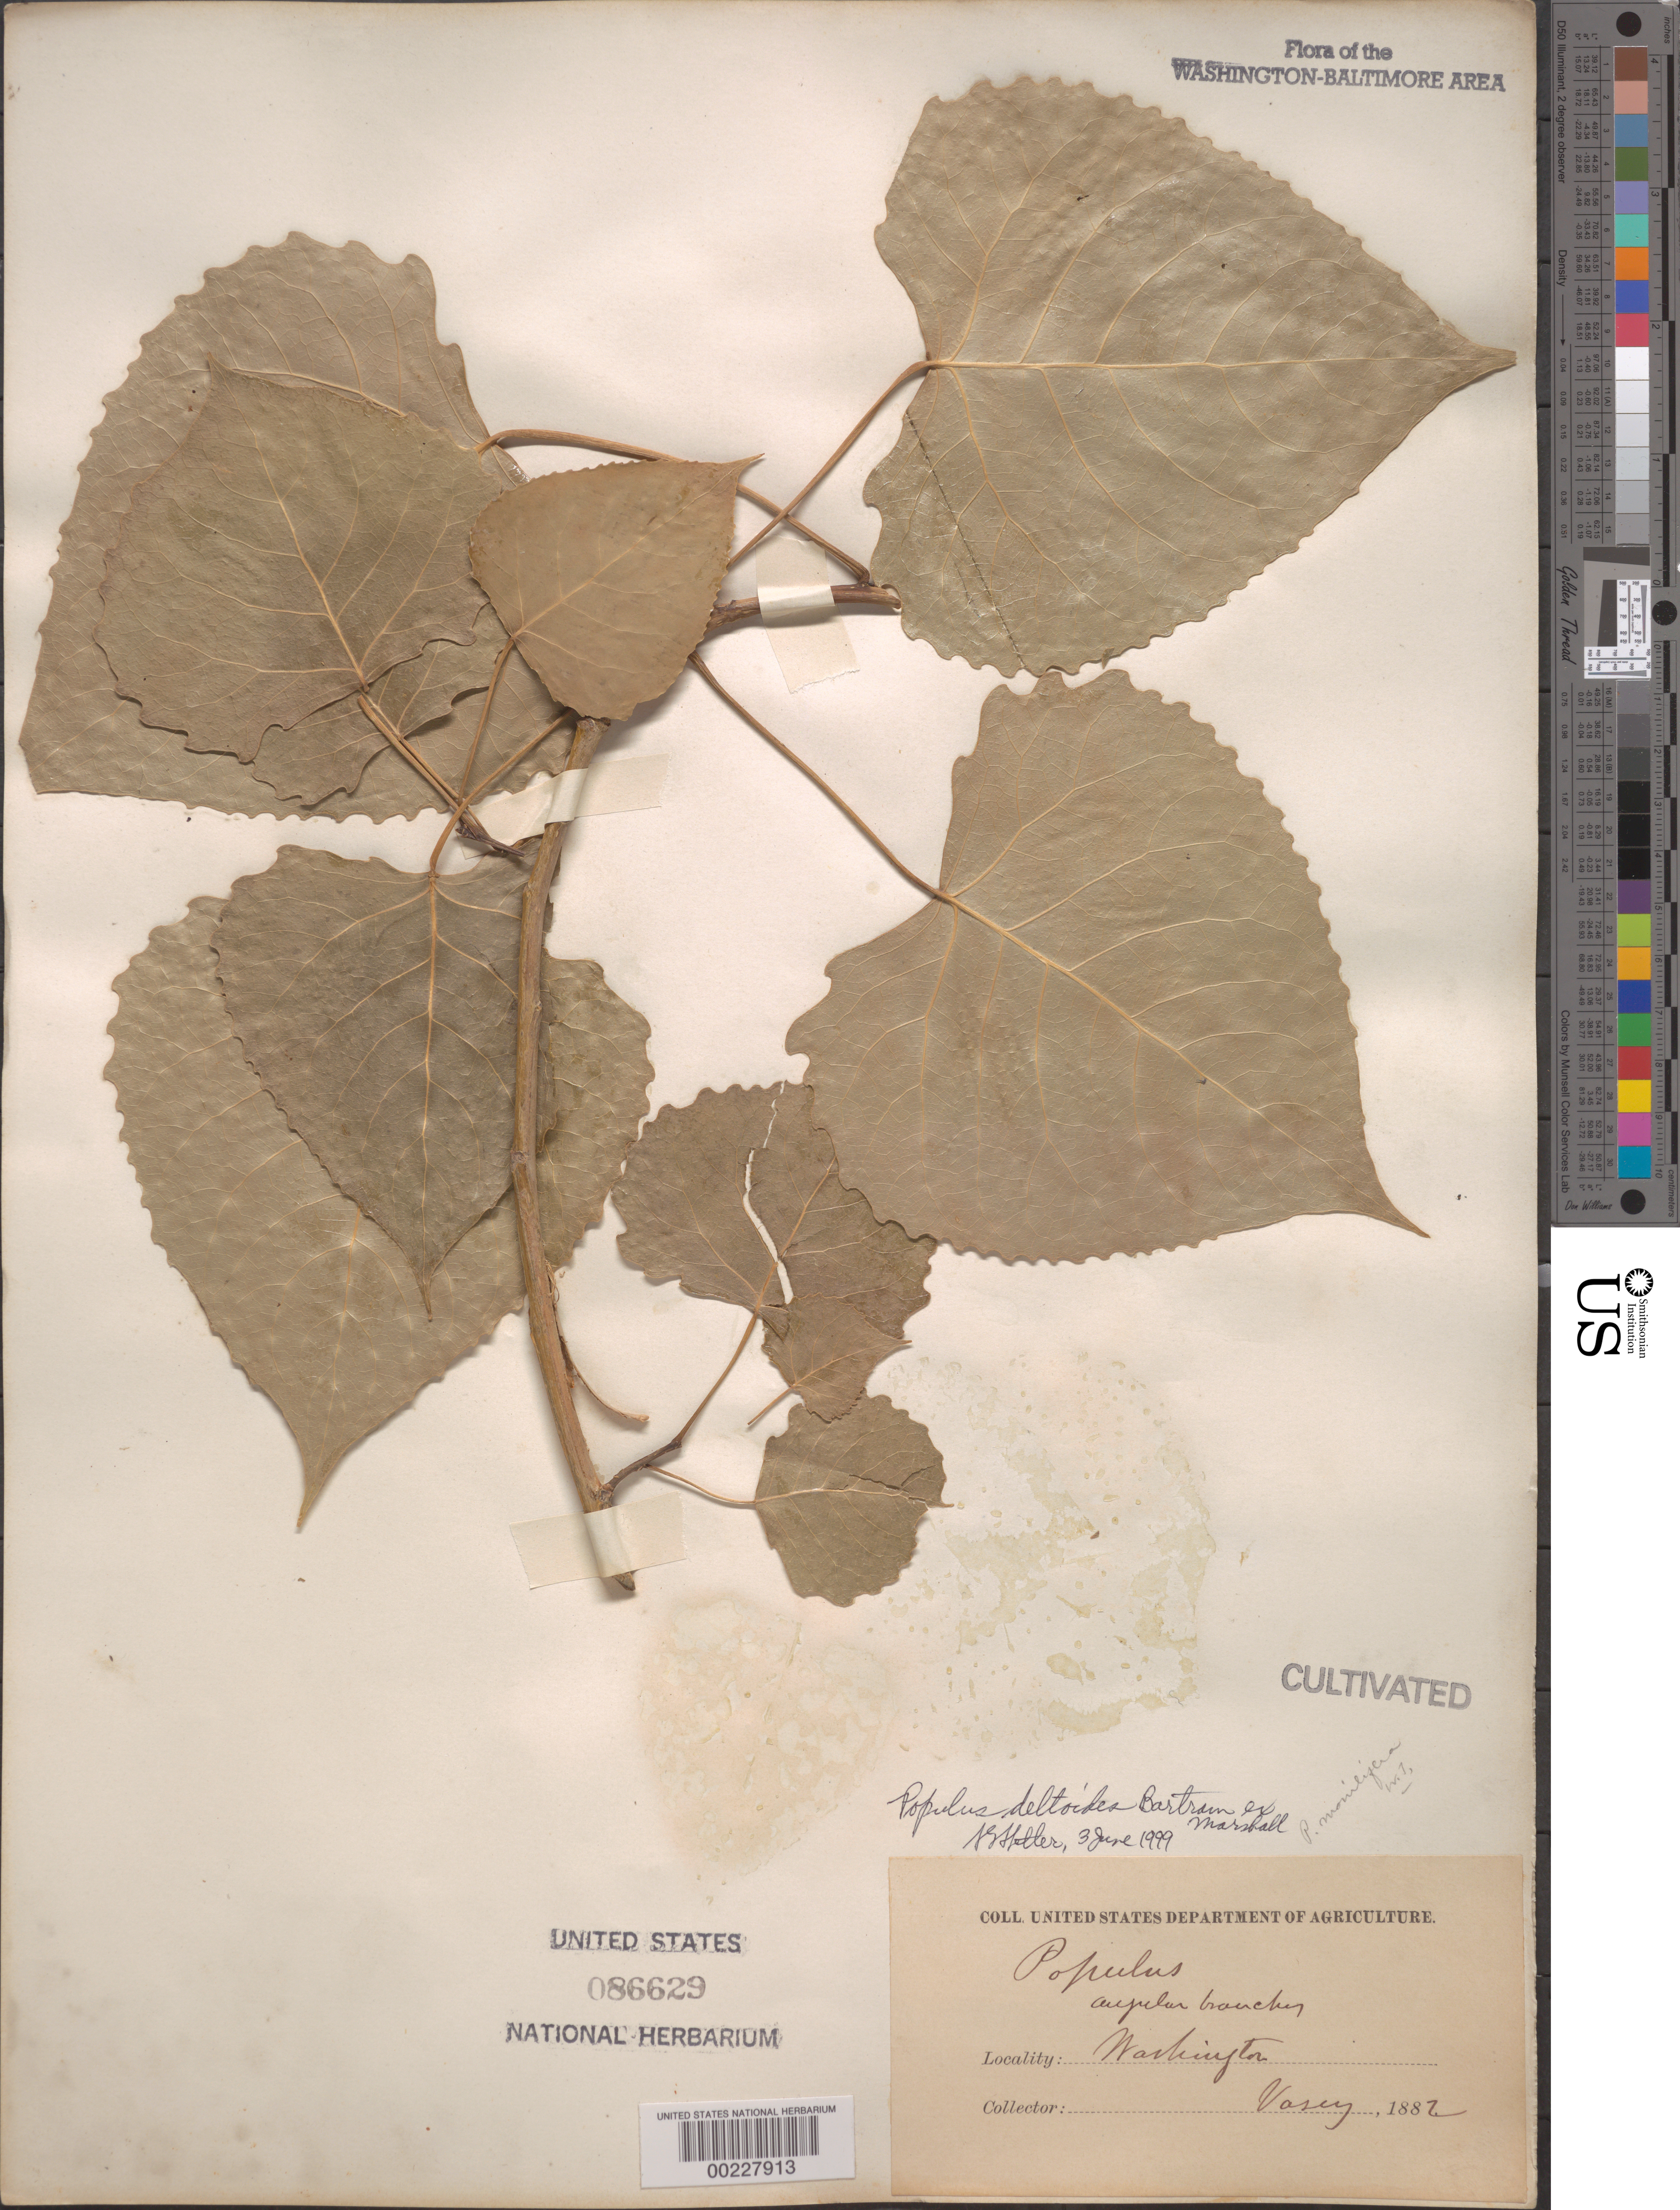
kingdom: Plantae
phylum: Tracheophyta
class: Magnoliopsida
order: Malpighiales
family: Salicaceae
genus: Populus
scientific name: Populus deltoides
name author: W. Bartram ex Marshall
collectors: G. R. Vasey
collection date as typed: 1882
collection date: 1882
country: United States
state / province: District of Columbia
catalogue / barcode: US 86629